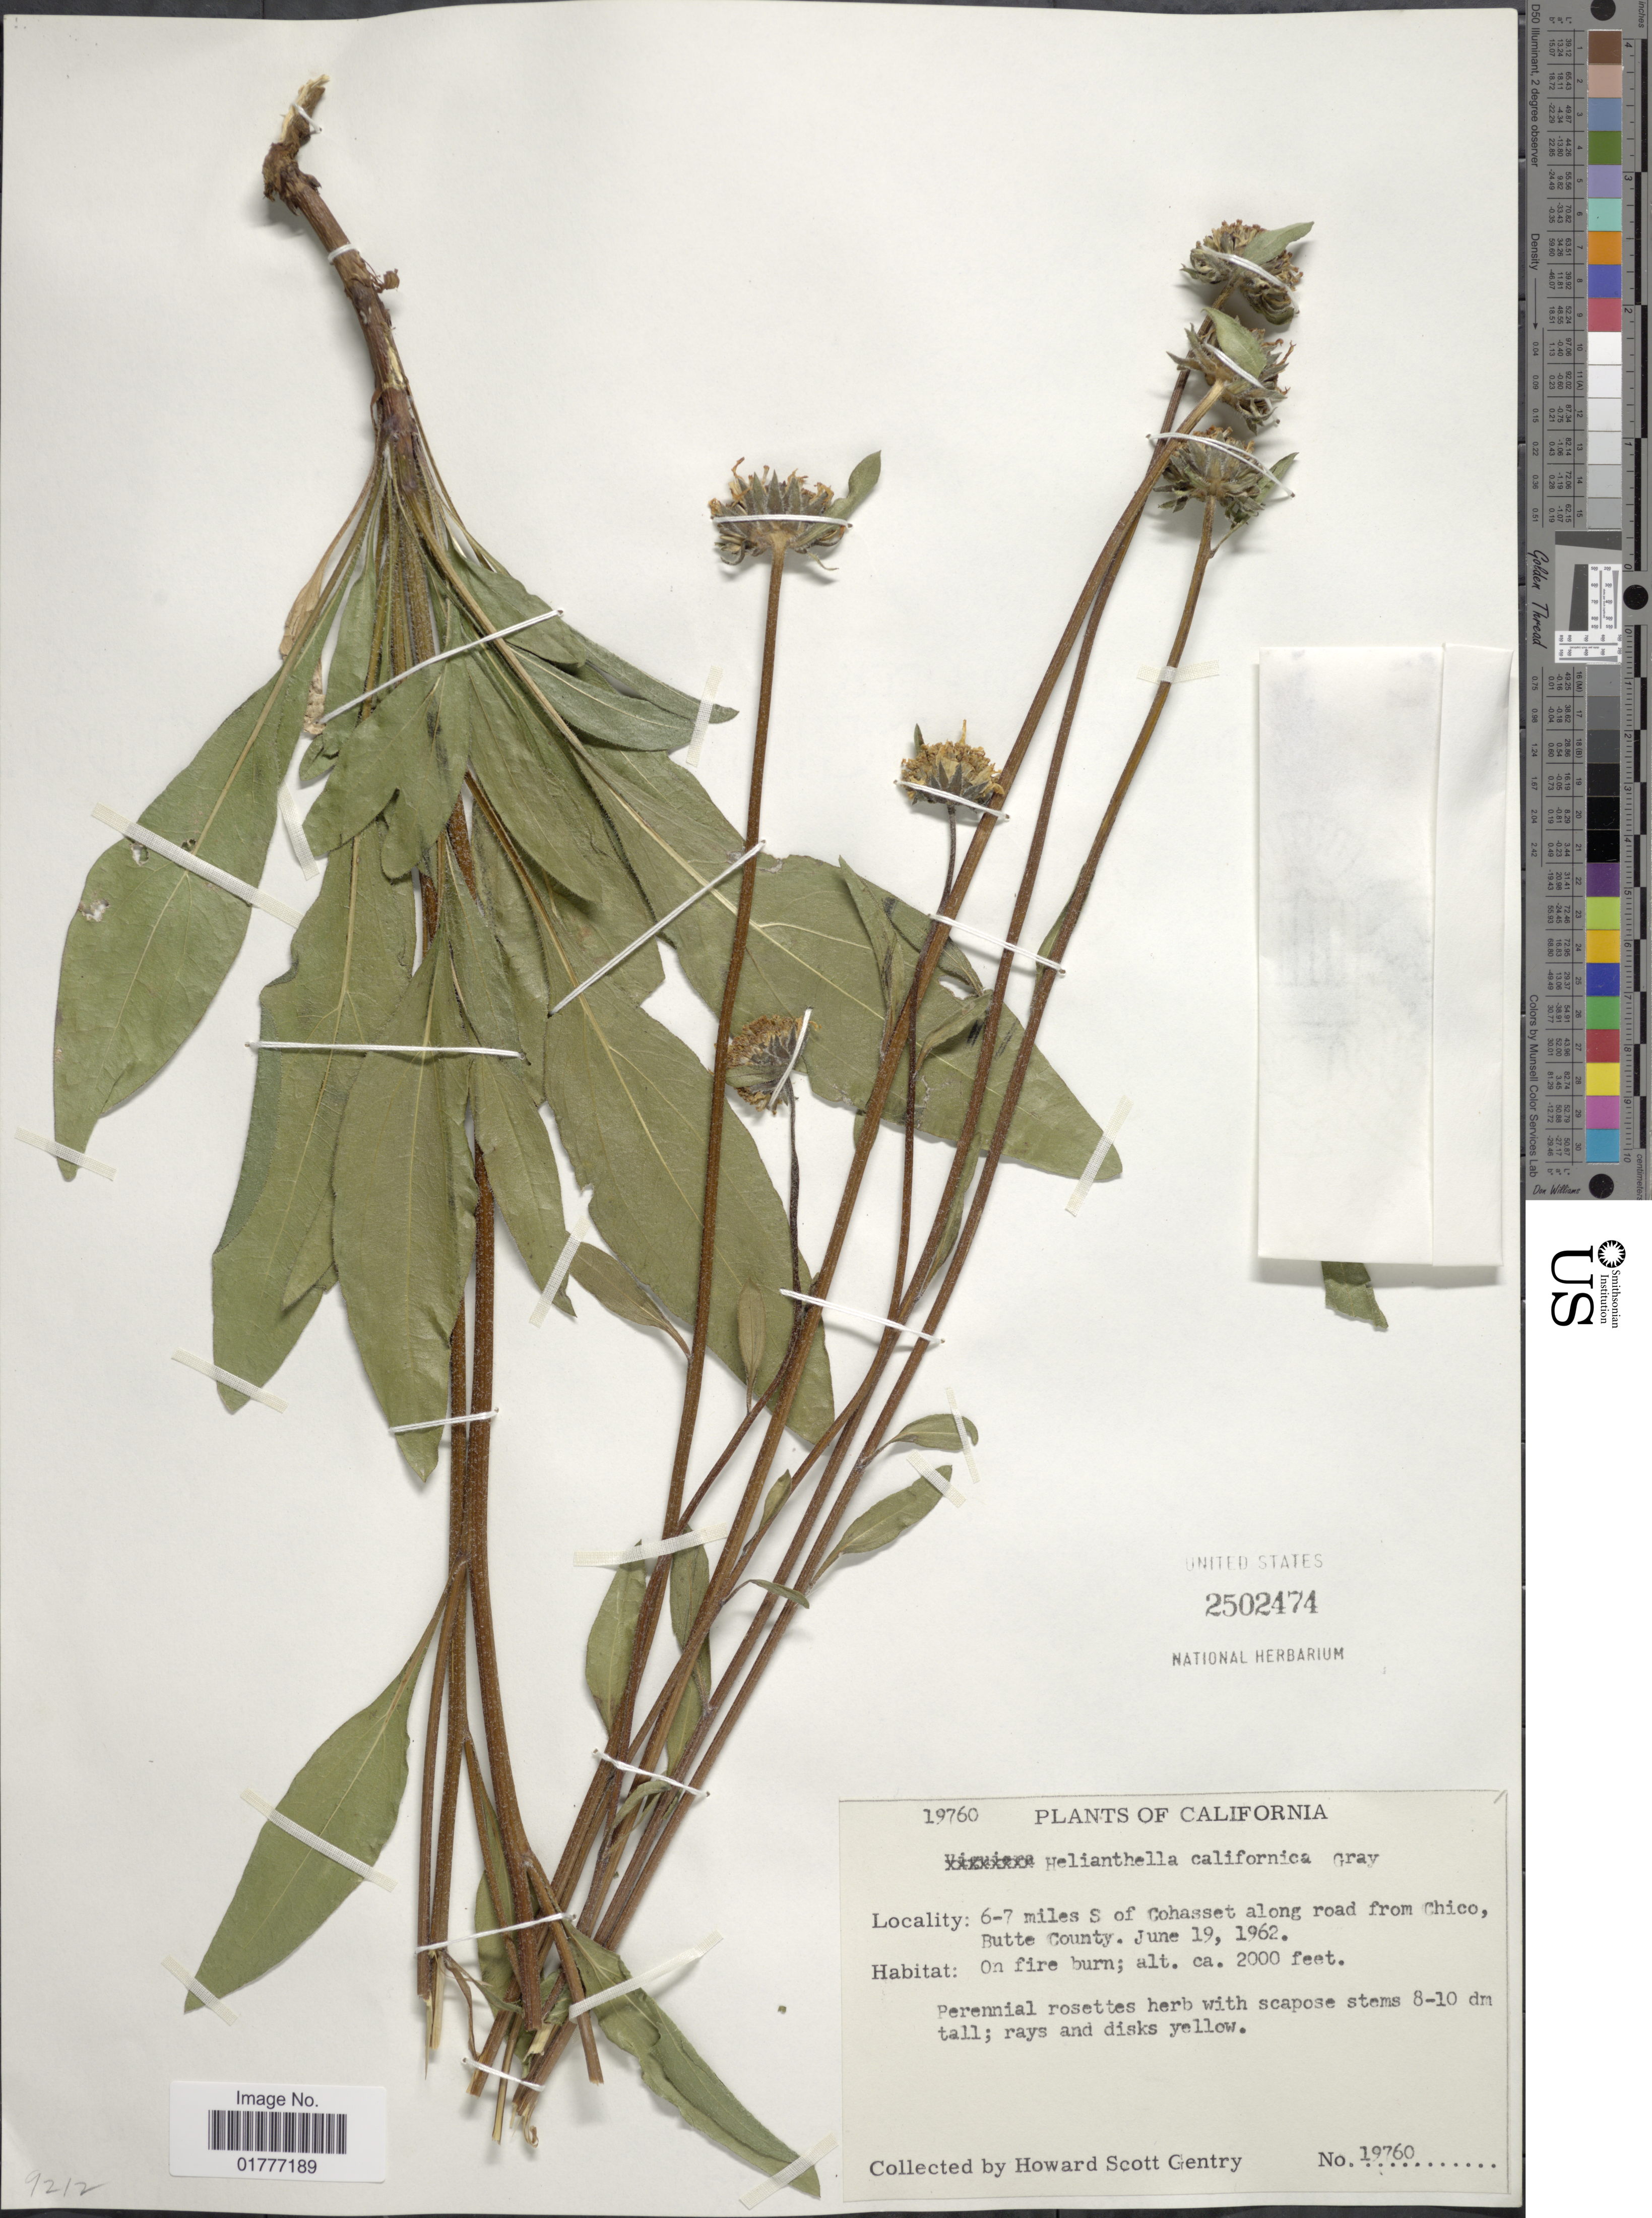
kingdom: Plantae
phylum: Tracheophyta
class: Magnoliopsida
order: Asterales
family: Asteraceae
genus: Helianthella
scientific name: Helianthella californica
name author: A. Gray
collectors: H. S. Gentry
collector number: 19760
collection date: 1962-06-19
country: United States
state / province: California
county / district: Butte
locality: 6-7 miles S of Cohasset along road from Chico, Butte County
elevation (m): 610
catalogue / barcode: US 2502474